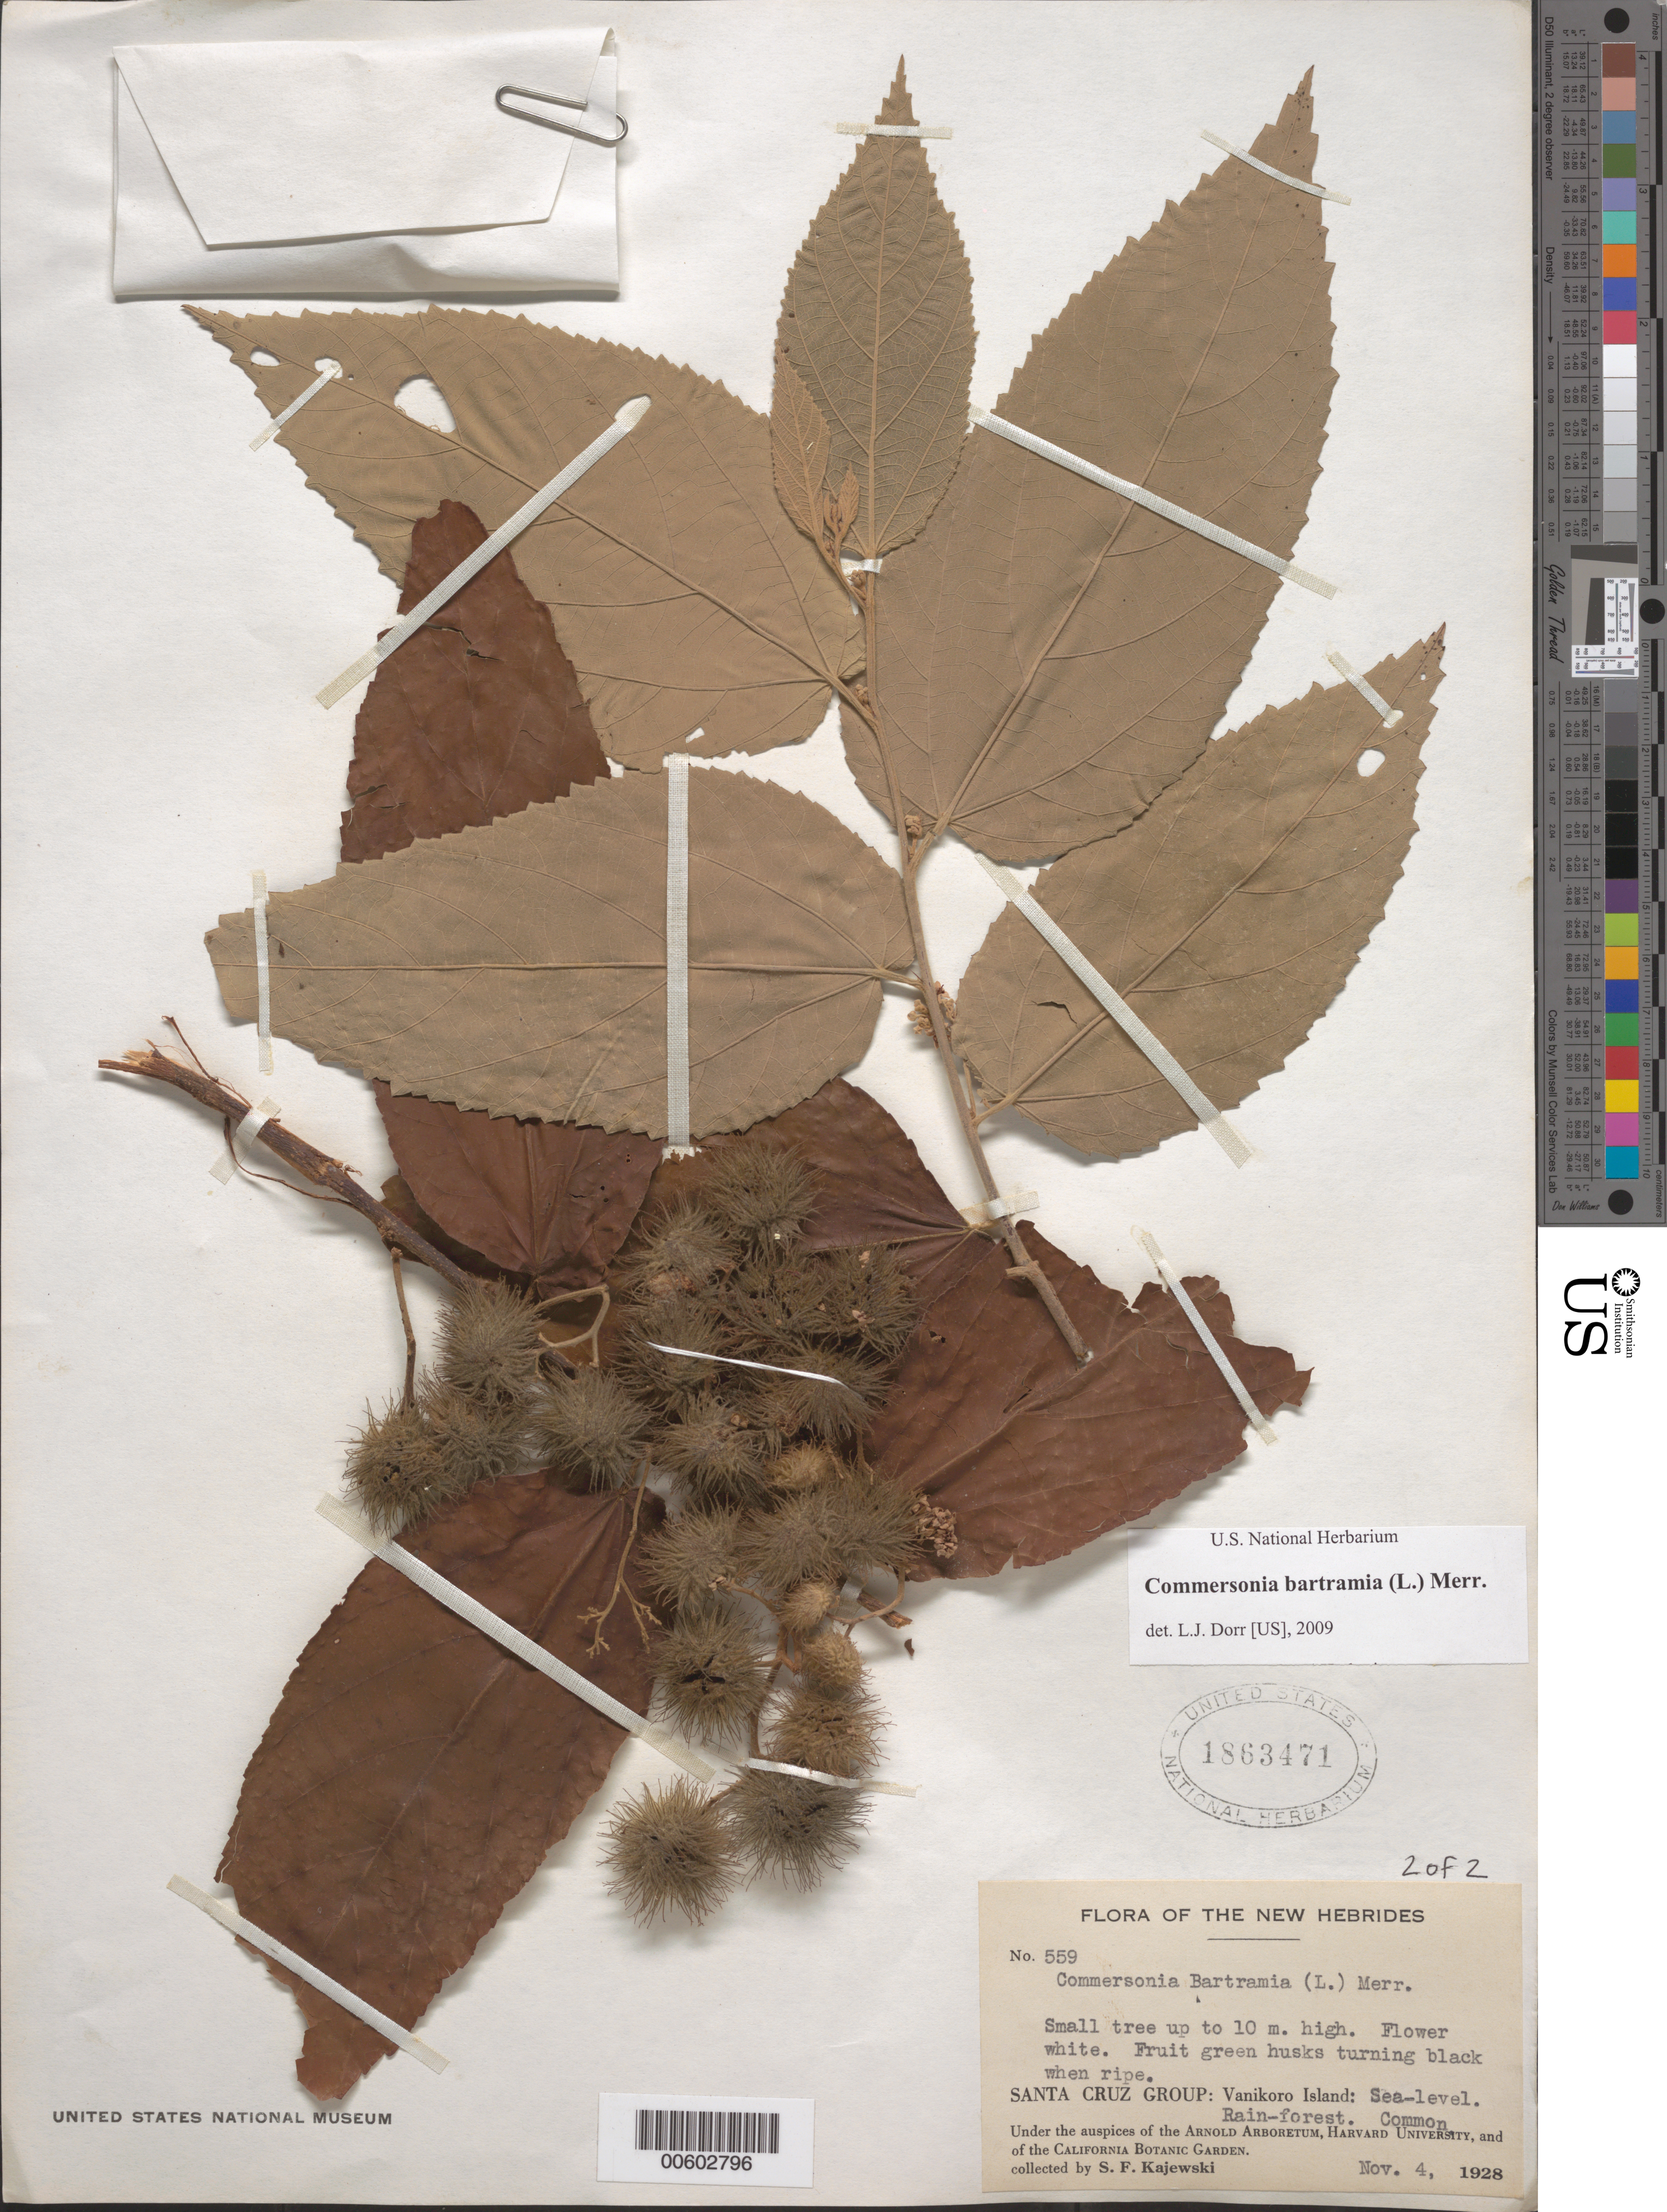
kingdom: Plantae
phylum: Tracheophyta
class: Magnoliopsida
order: Malvales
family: Malvaceae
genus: Commersonia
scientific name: Commersonia bartramia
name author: (L.) Merr.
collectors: S. Kajewski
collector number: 559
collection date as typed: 04 Nov 1928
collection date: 1928-11-04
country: Solomon Islands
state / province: Temotu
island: Vanikolo [Vanikoro]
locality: Santa Cruz Group. [Santa Cruz Is.]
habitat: Rain-forest, common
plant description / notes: US, A-2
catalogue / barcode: US 1863471